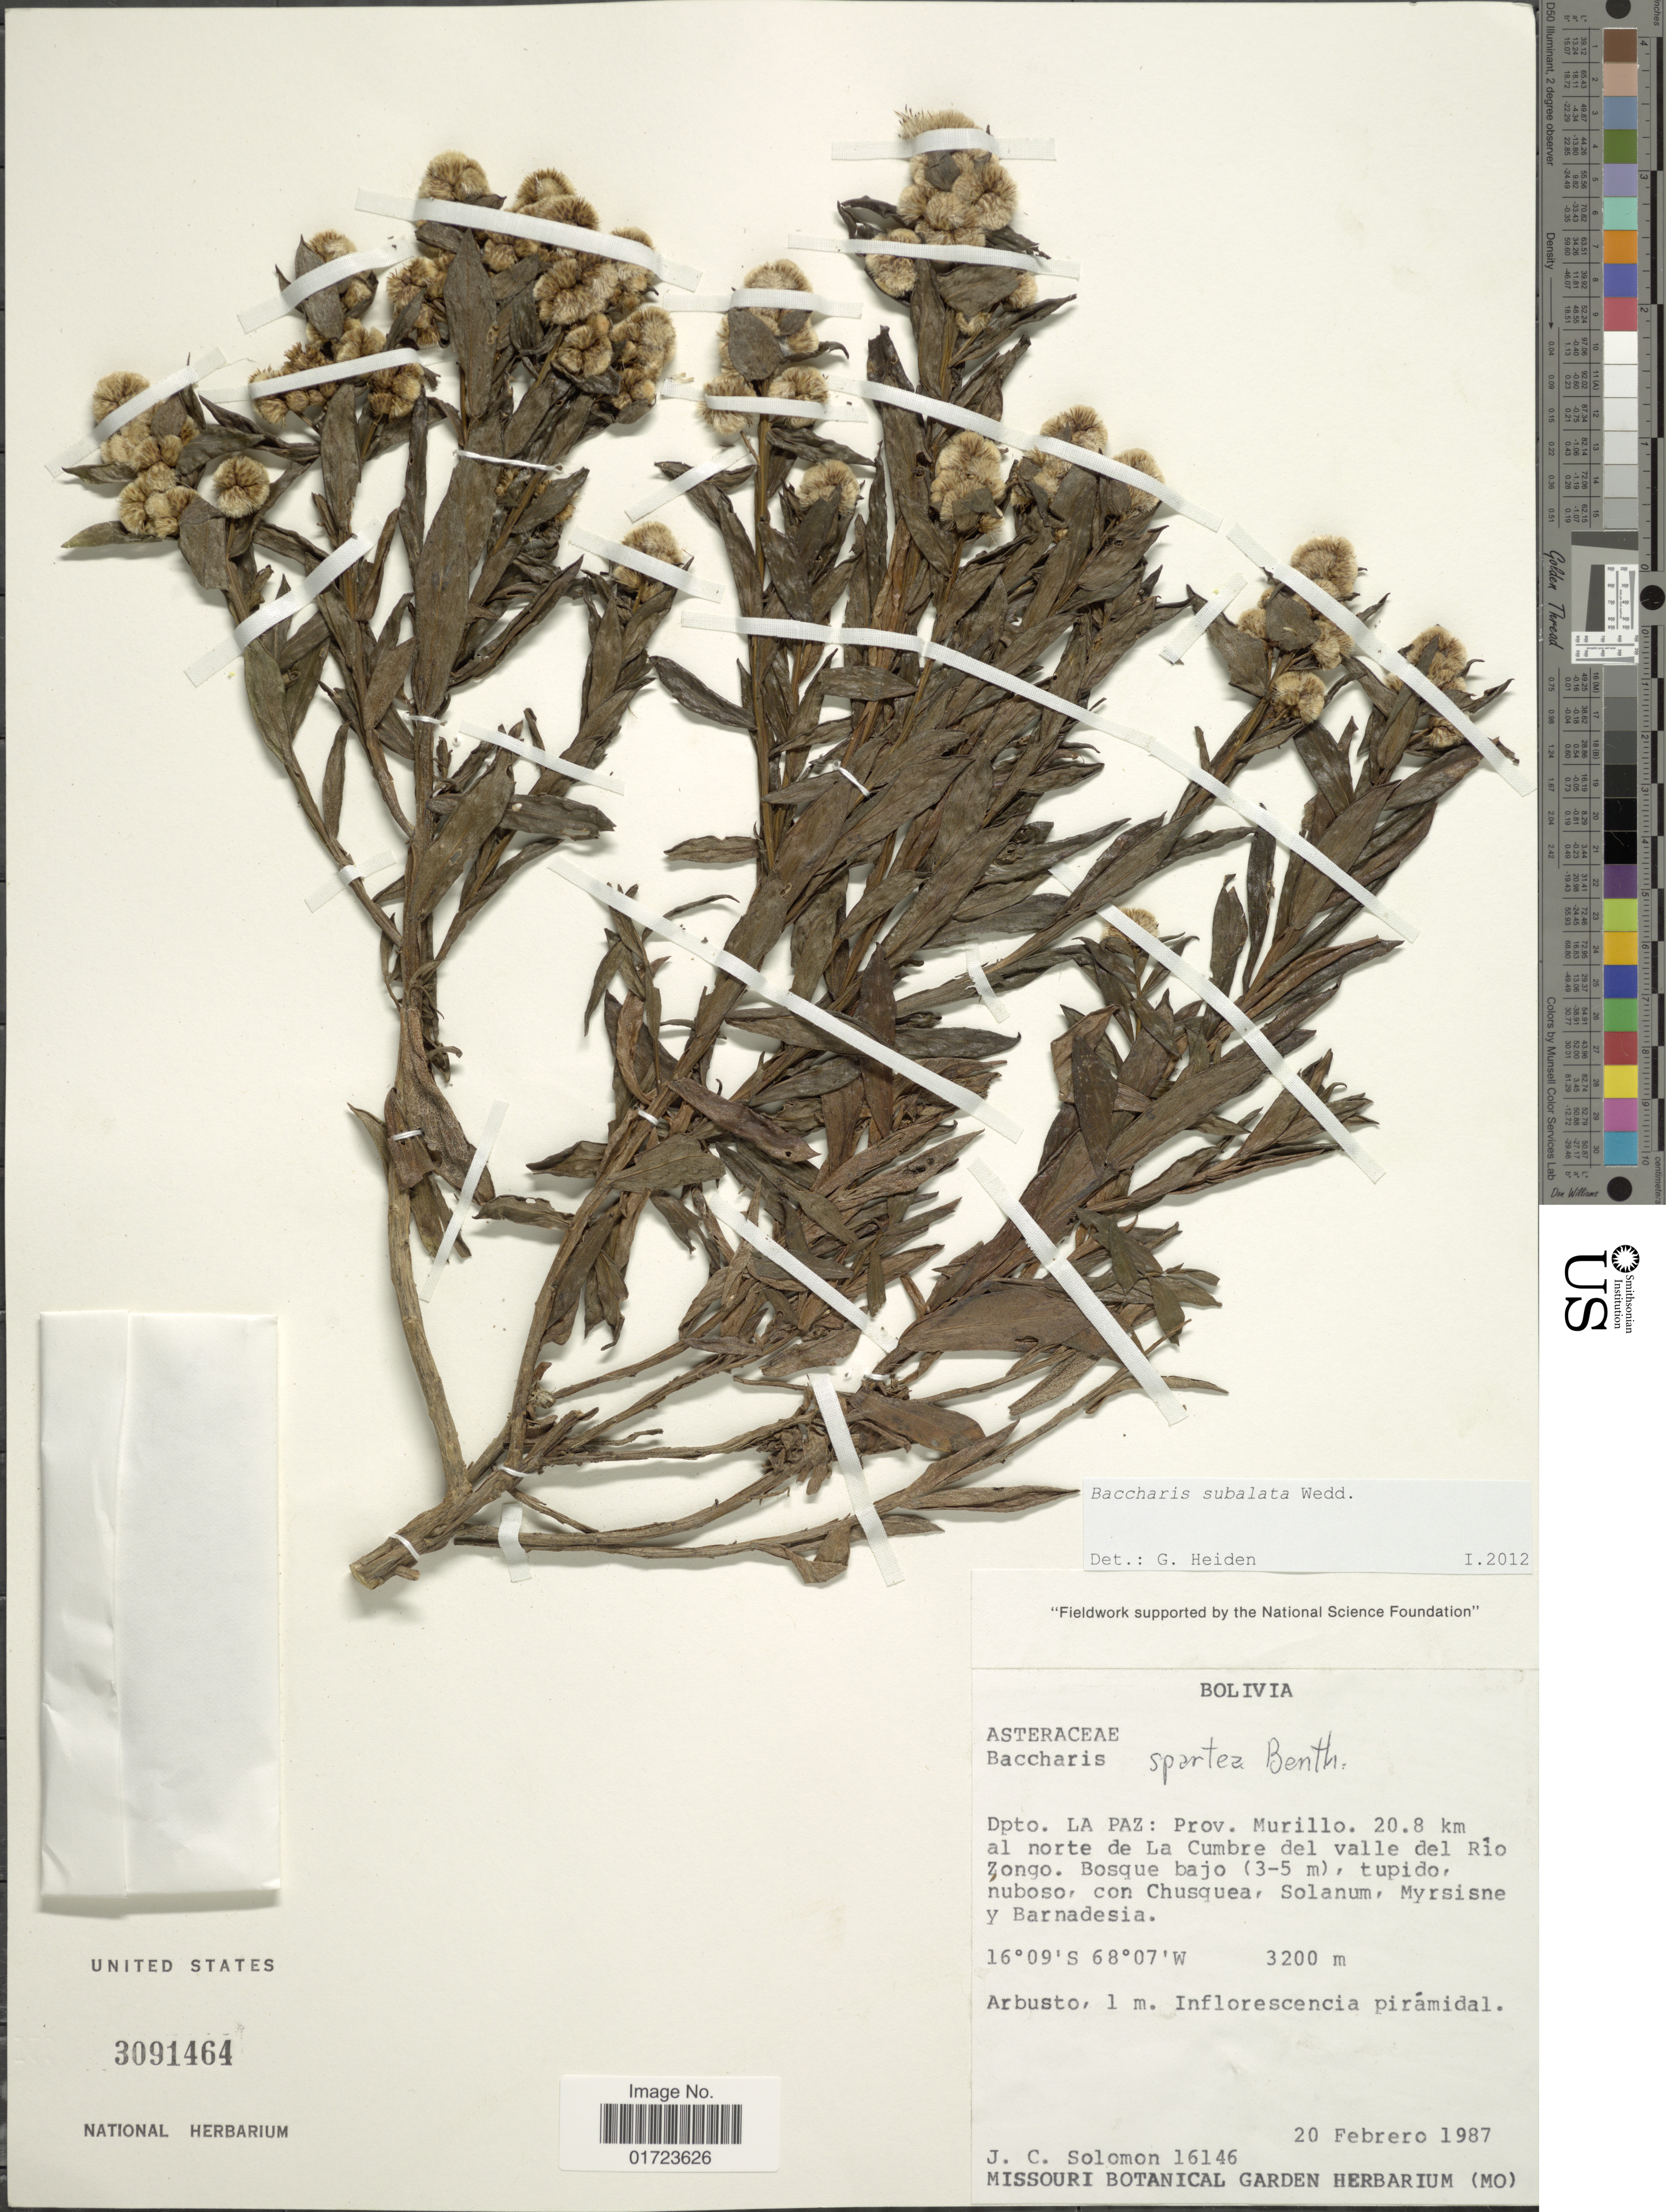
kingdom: Plantae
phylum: Tracheophyta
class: Magnoliopsida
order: Asterales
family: Asteraceae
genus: Baccharis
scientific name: Baccharis subalata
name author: Wedd.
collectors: J. C. Solomon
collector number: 16146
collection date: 1987-02-20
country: Bolivia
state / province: La Paz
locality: Dpto. La Paz: Prov. Murillo. 20.8 km al norte de La Cumbre del Valle del Rio Zongo.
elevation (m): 3200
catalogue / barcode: US 3091464